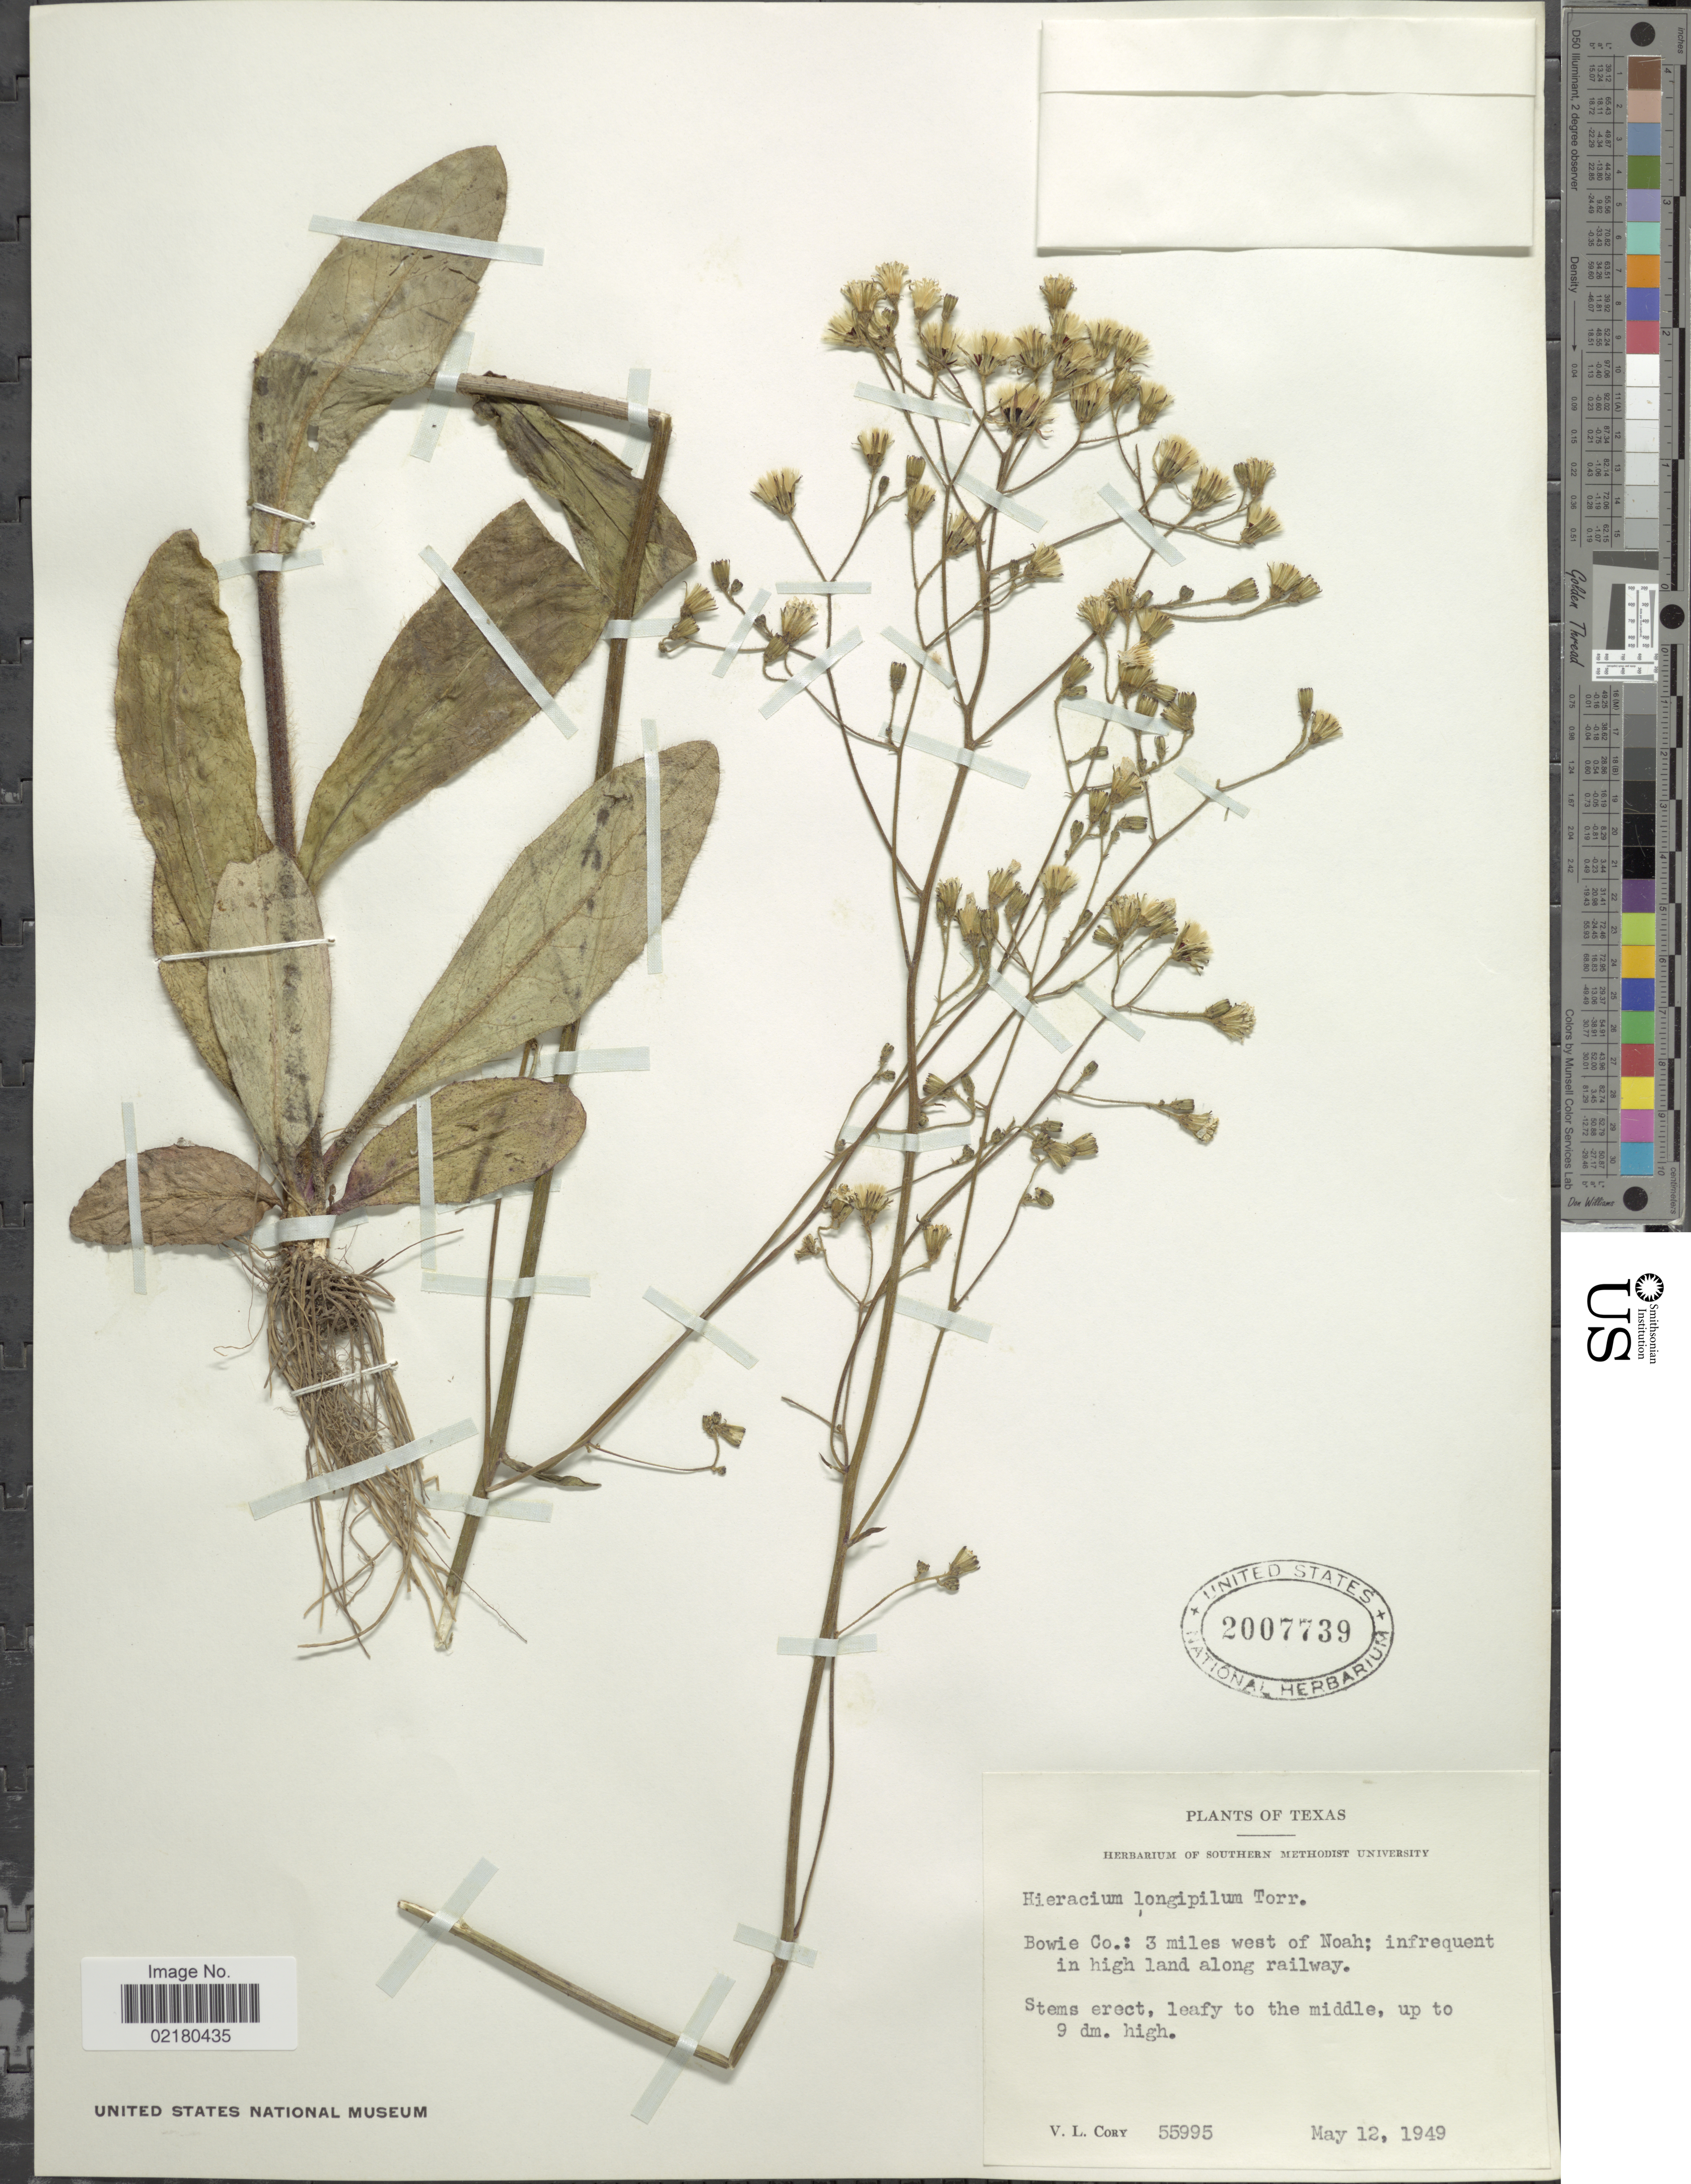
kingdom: Plantae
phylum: Tracheophyta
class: Magnoliopsida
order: Asterales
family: Asteraceae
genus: Hieracium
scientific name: Hieracium longipilum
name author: Torr. ex Hook.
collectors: V. Cory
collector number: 55995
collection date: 1949-05-12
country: United States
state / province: Texas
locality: Bowie Co.: 3 miles wat of Noah; infrequent in high land along railway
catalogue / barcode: US 2007739